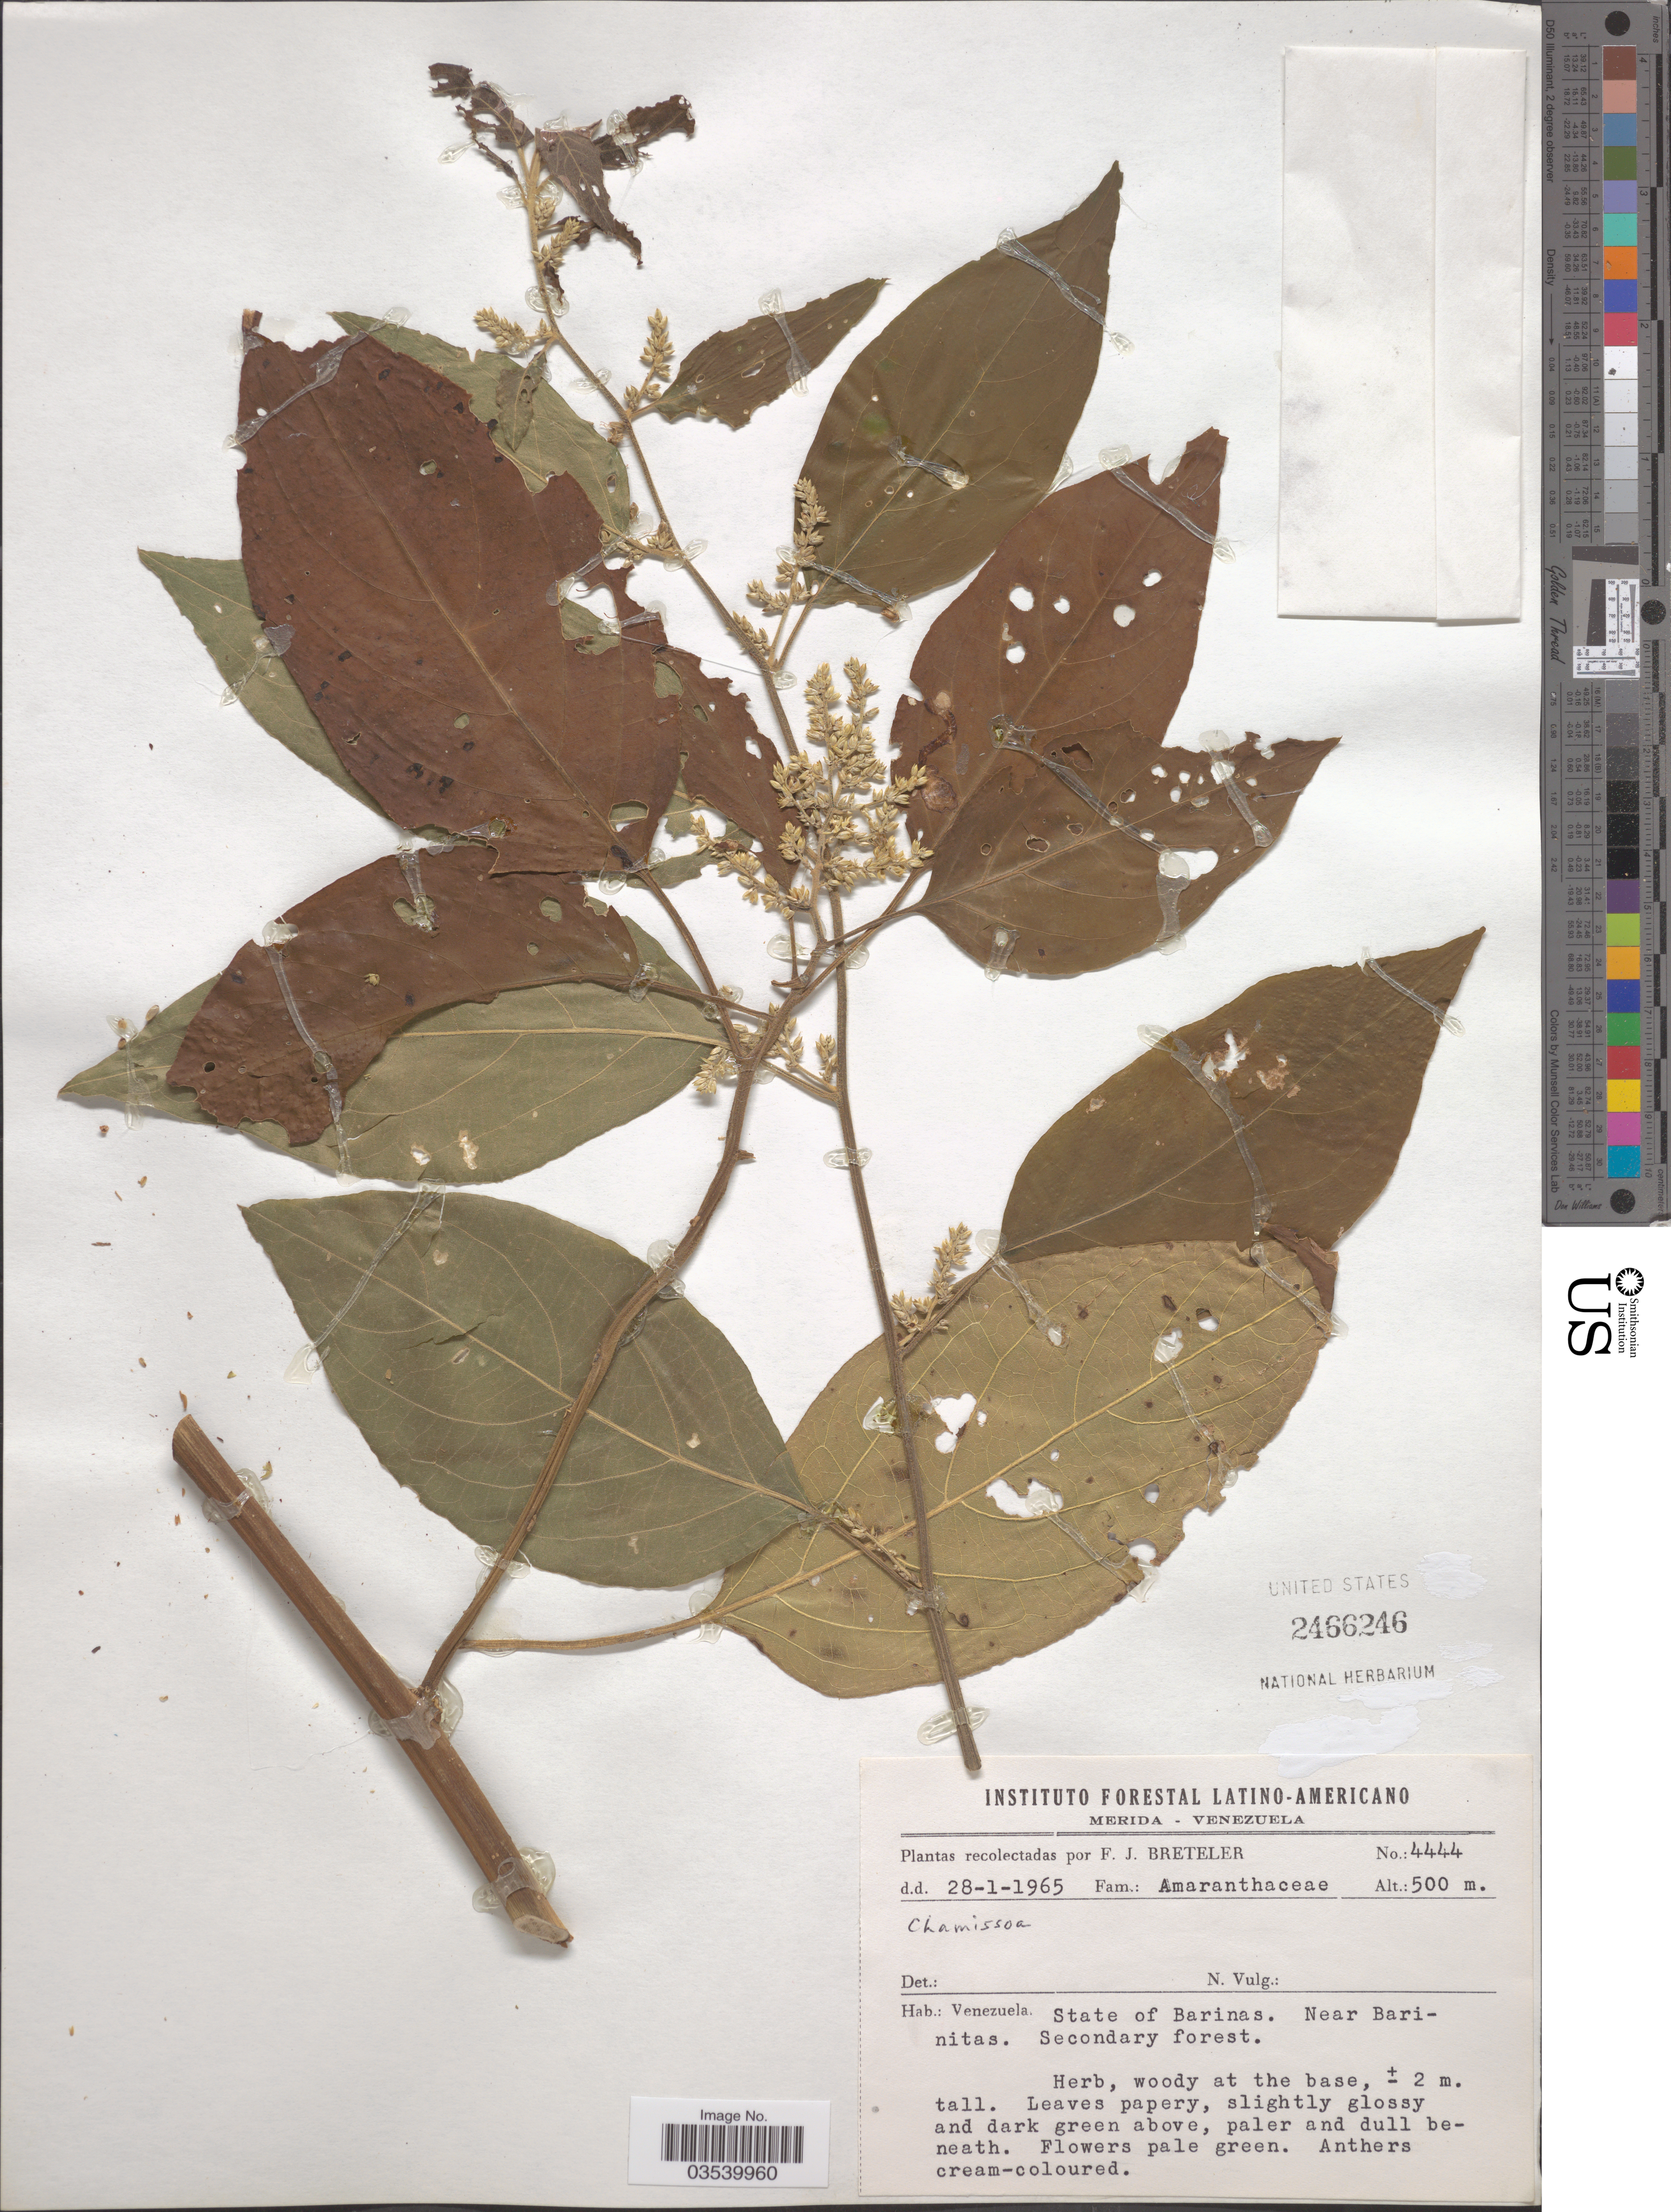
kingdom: Plantae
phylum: Tracheophyta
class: Magnoliopsida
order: Caryophyllales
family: Amaranthaceae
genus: Chamissoa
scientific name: Chamissoa sp.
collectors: F. J. Breteler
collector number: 4444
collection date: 1965-01-28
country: Venezuela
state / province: Barinas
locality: Near Barinitas.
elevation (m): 500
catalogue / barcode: US 2466246